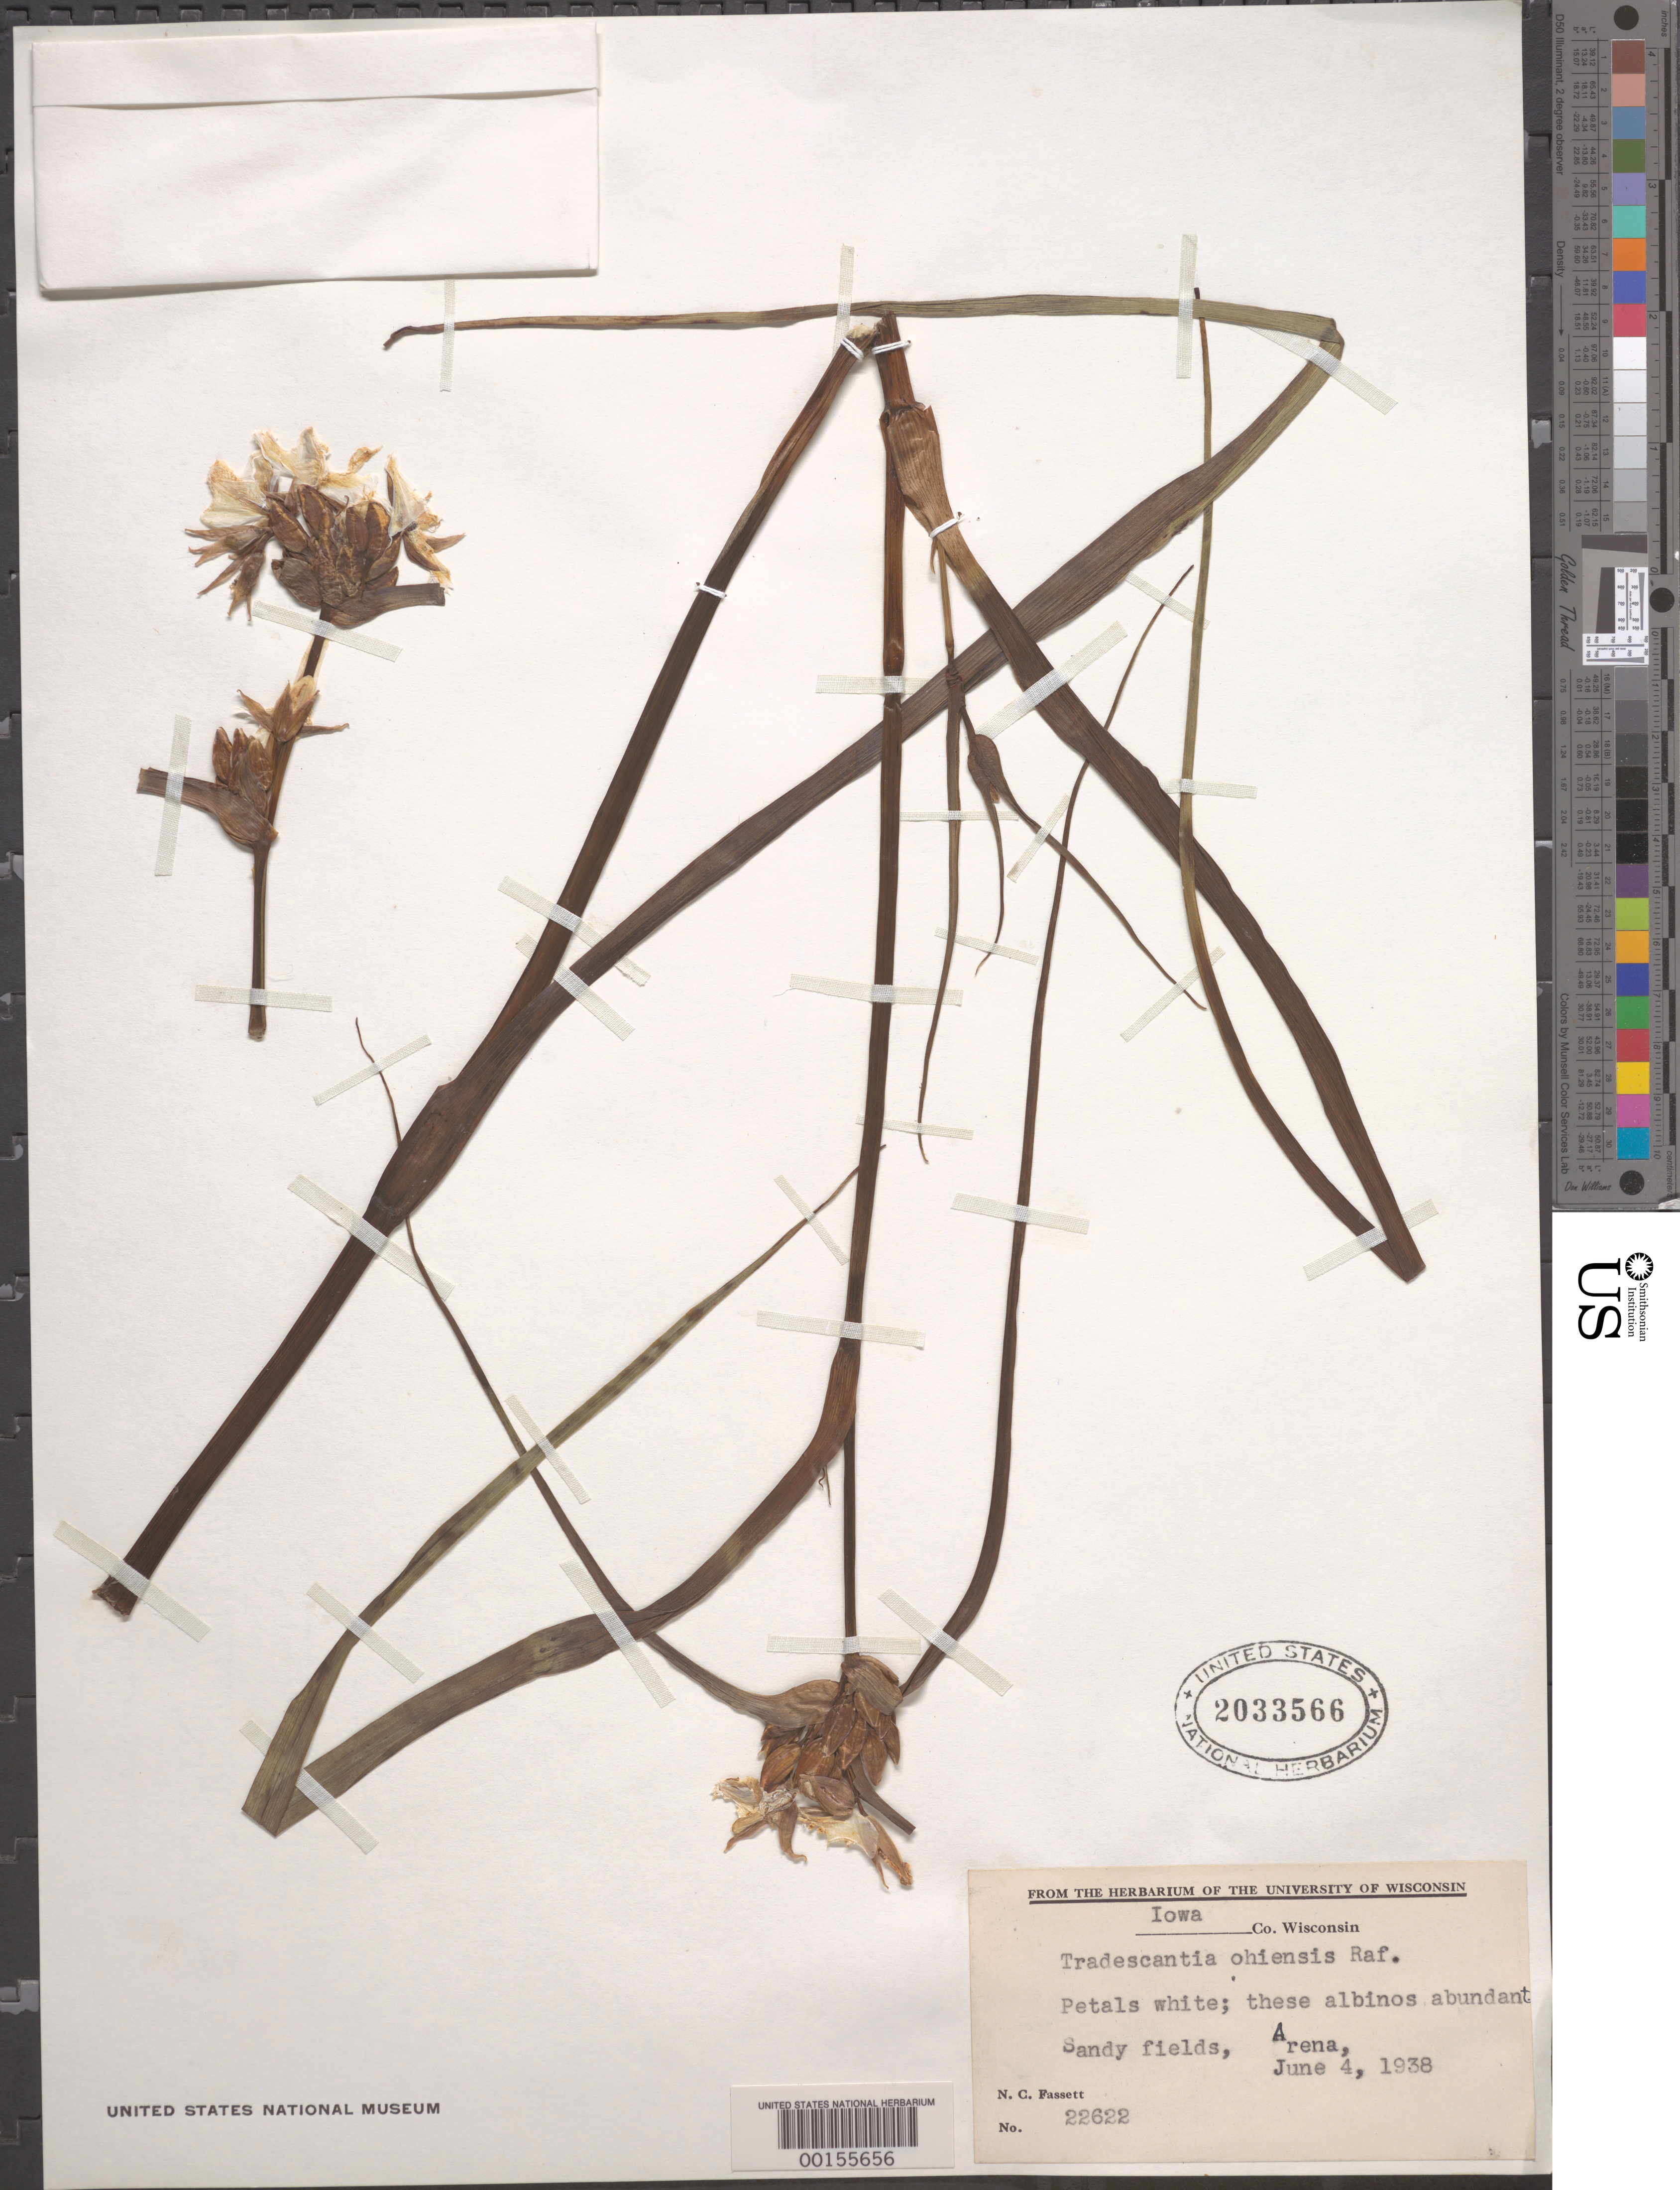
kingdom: Plantae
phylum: Tracheophyta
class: Liliopsida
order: Commelinales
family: Commelinaceae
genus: Tradescantia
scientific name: Tradescantia ohiensis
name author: Raf.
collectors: N. C. Fassett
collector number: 22622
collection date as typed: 04 Jun 1938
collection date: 1938-06-04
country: United States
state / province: Wisconsin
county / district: Iowa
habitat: Sandy fields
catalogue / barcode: US 2033566